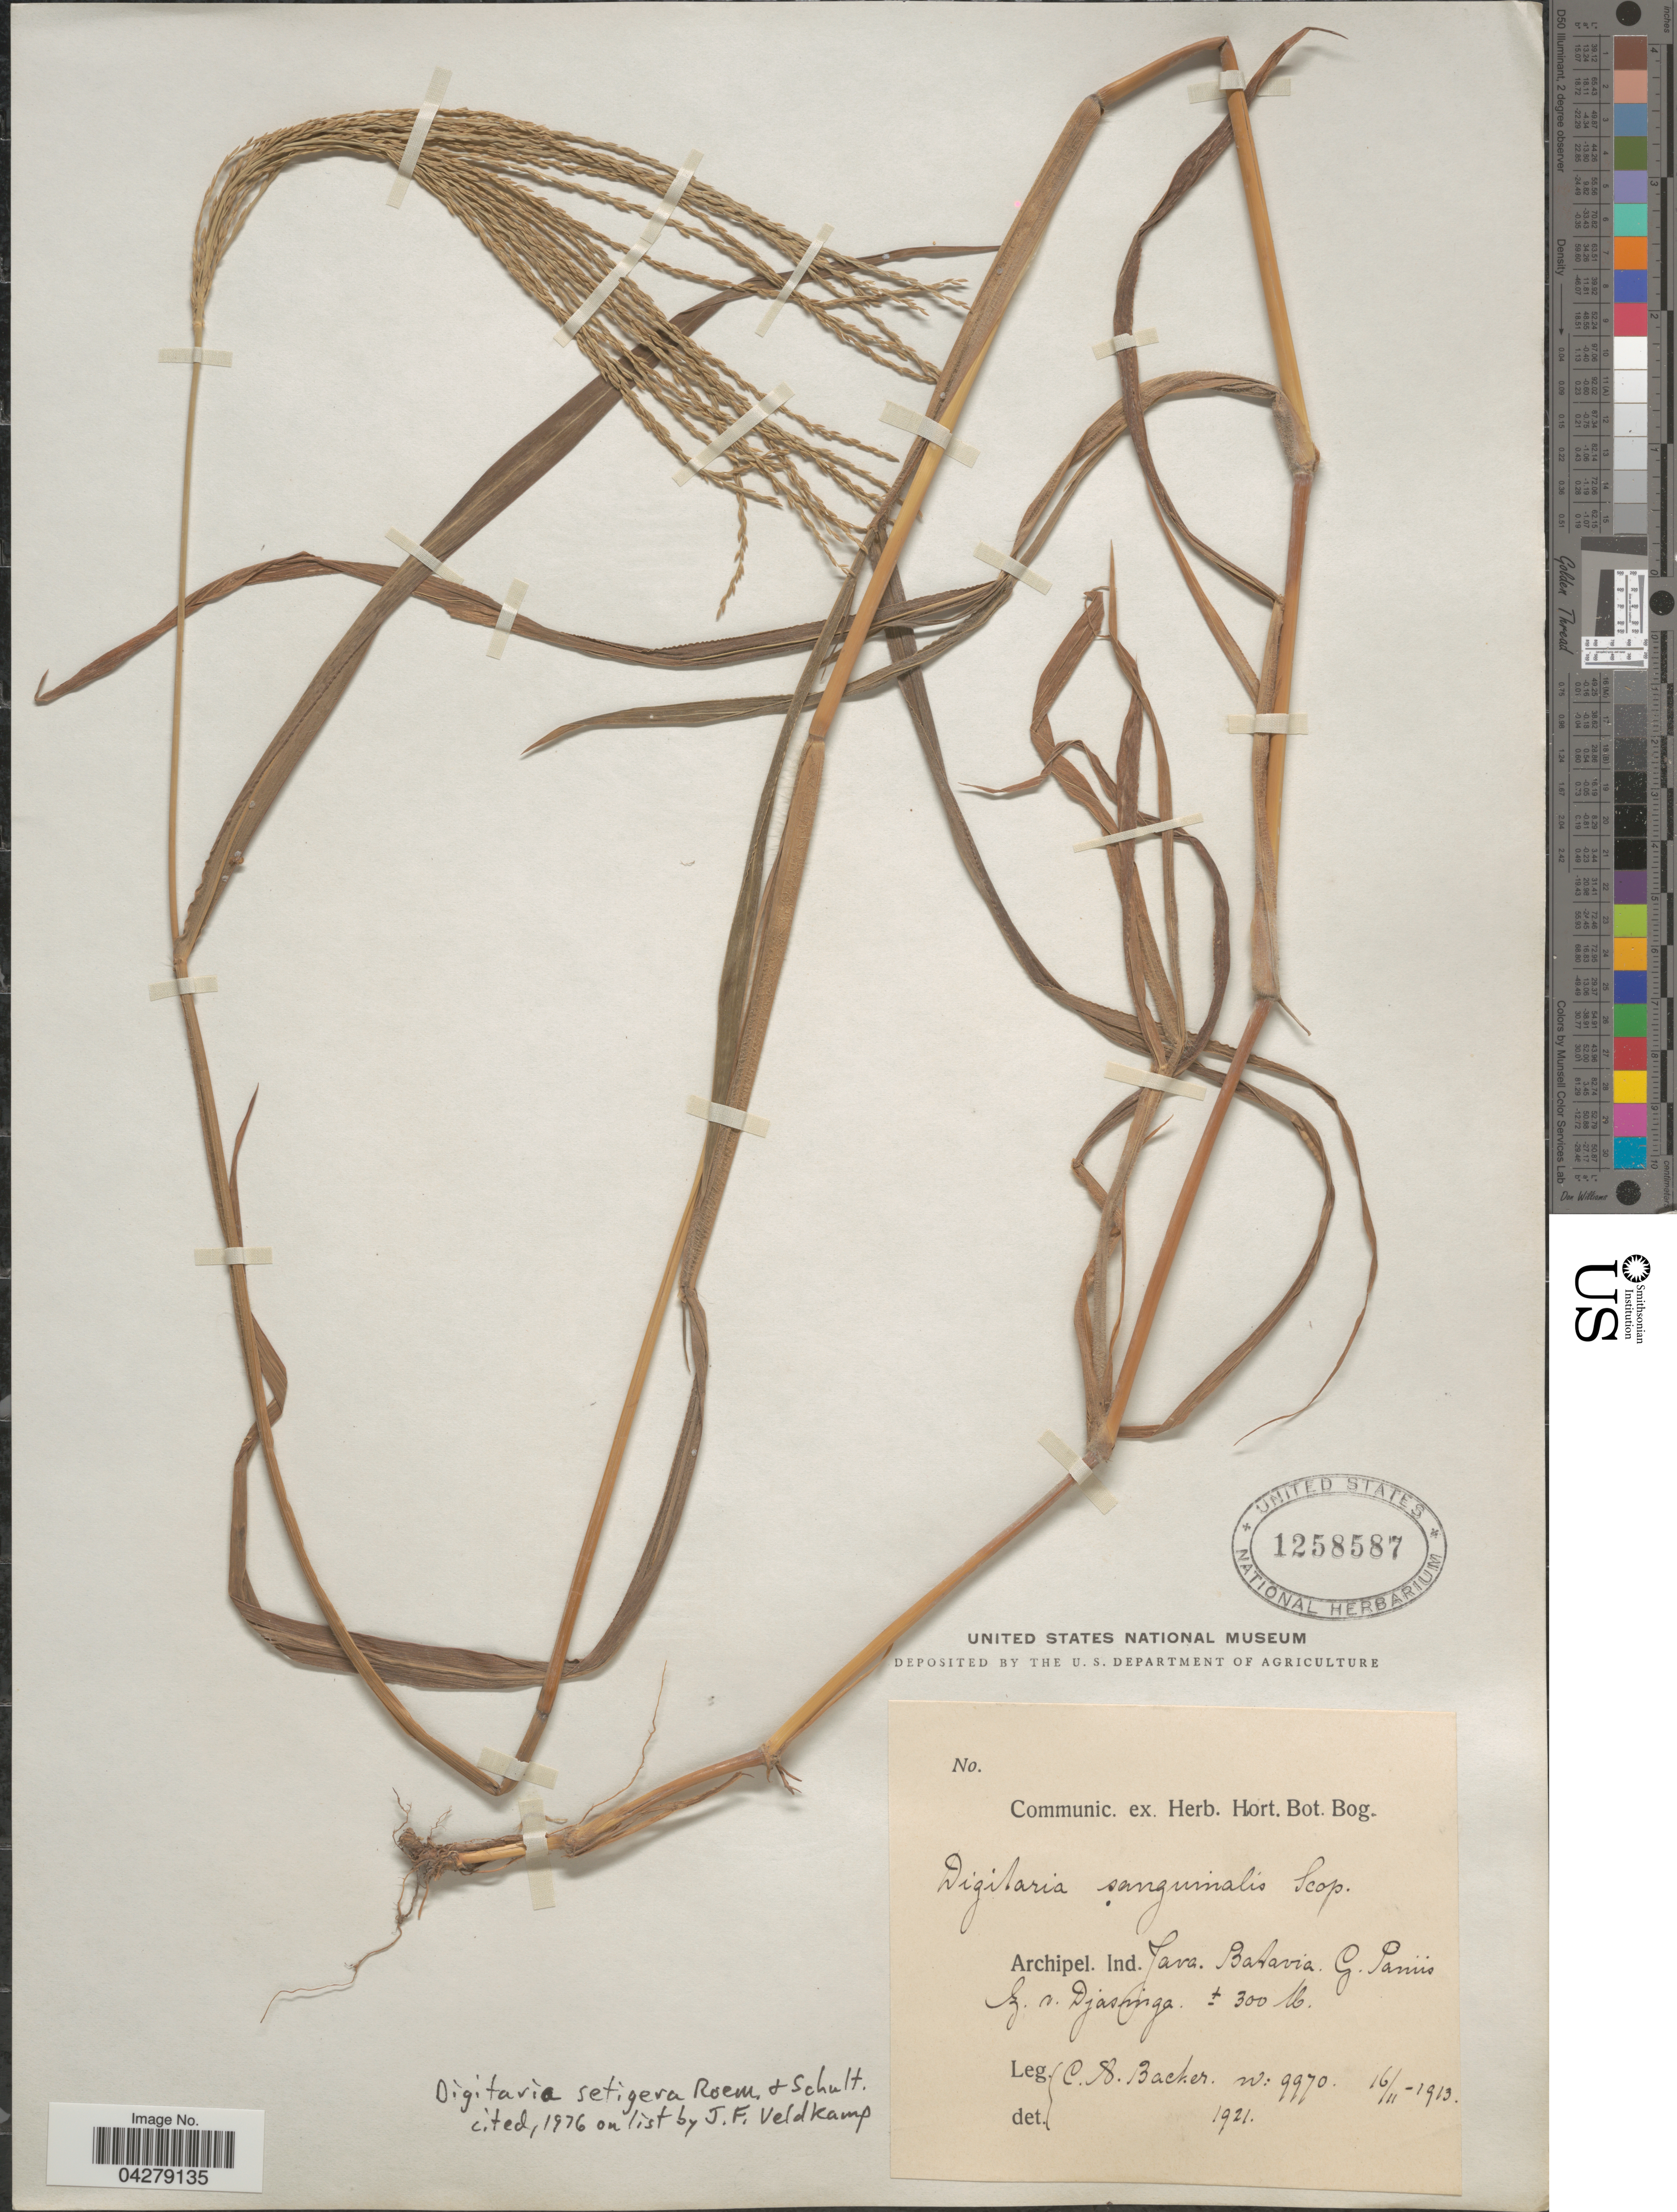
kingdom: Plantae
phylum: Tracheophyta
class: Liliopsida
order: Poales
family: Poaceae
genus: Digitaria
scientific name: Digitaria setigera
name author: Roth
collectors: C. A. Backer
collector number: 9970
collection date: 1913-11-16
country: Indonesia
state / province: Java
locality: Archipel. Ind. Batavia. G. Passiis. Z. v. Djasinga.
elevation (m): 300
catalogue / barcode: US 1258587